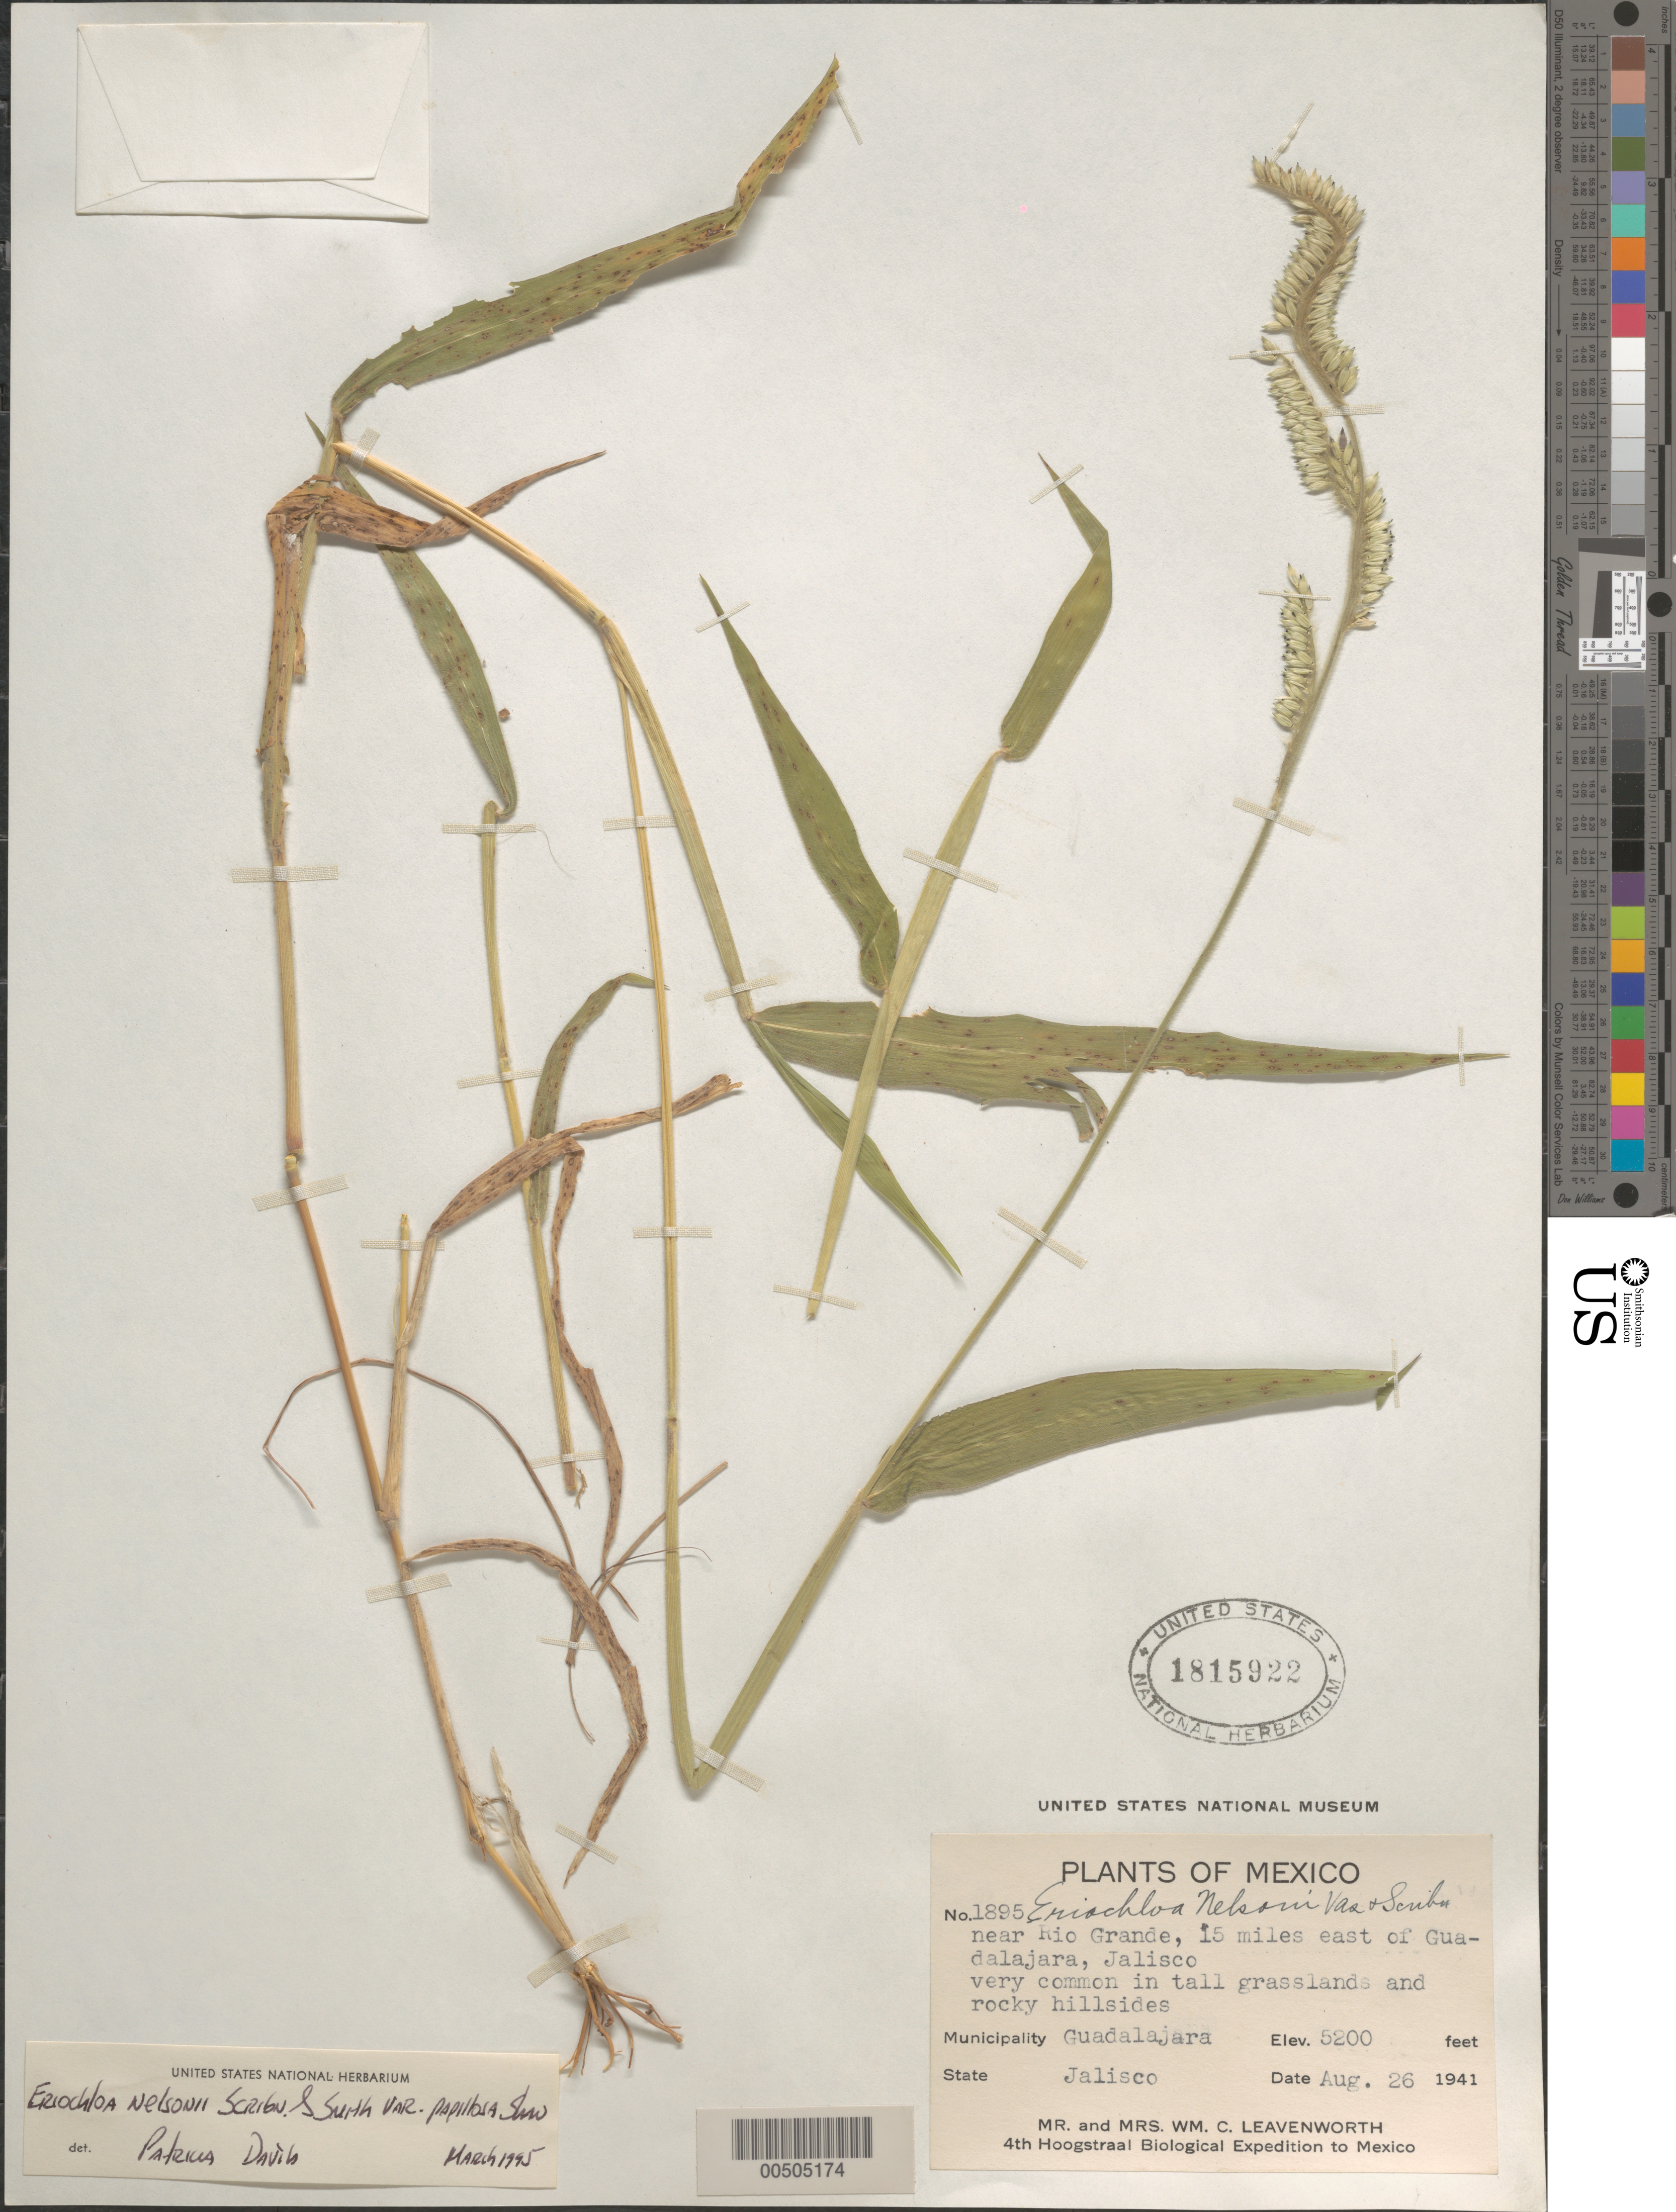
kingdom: Plantae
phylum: Tracheophyta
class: Liliopsida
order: Poales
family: Poaceae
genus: Eriochloa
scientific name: Eriochloa nelsonii var. papillosa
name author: R.B. Shaw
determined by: Dávila, P. D.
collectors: W. C. Leavenworth & Mrs. W. C. Leavenworth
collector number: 1895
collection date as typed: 26 Aug 1941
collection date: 1941-08-26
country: Mexico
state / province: Jalisco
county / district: Guadalajara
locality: Near Rio Grande, 15 mi E of Guadalajara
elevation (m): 1585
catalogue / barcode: US 1815922